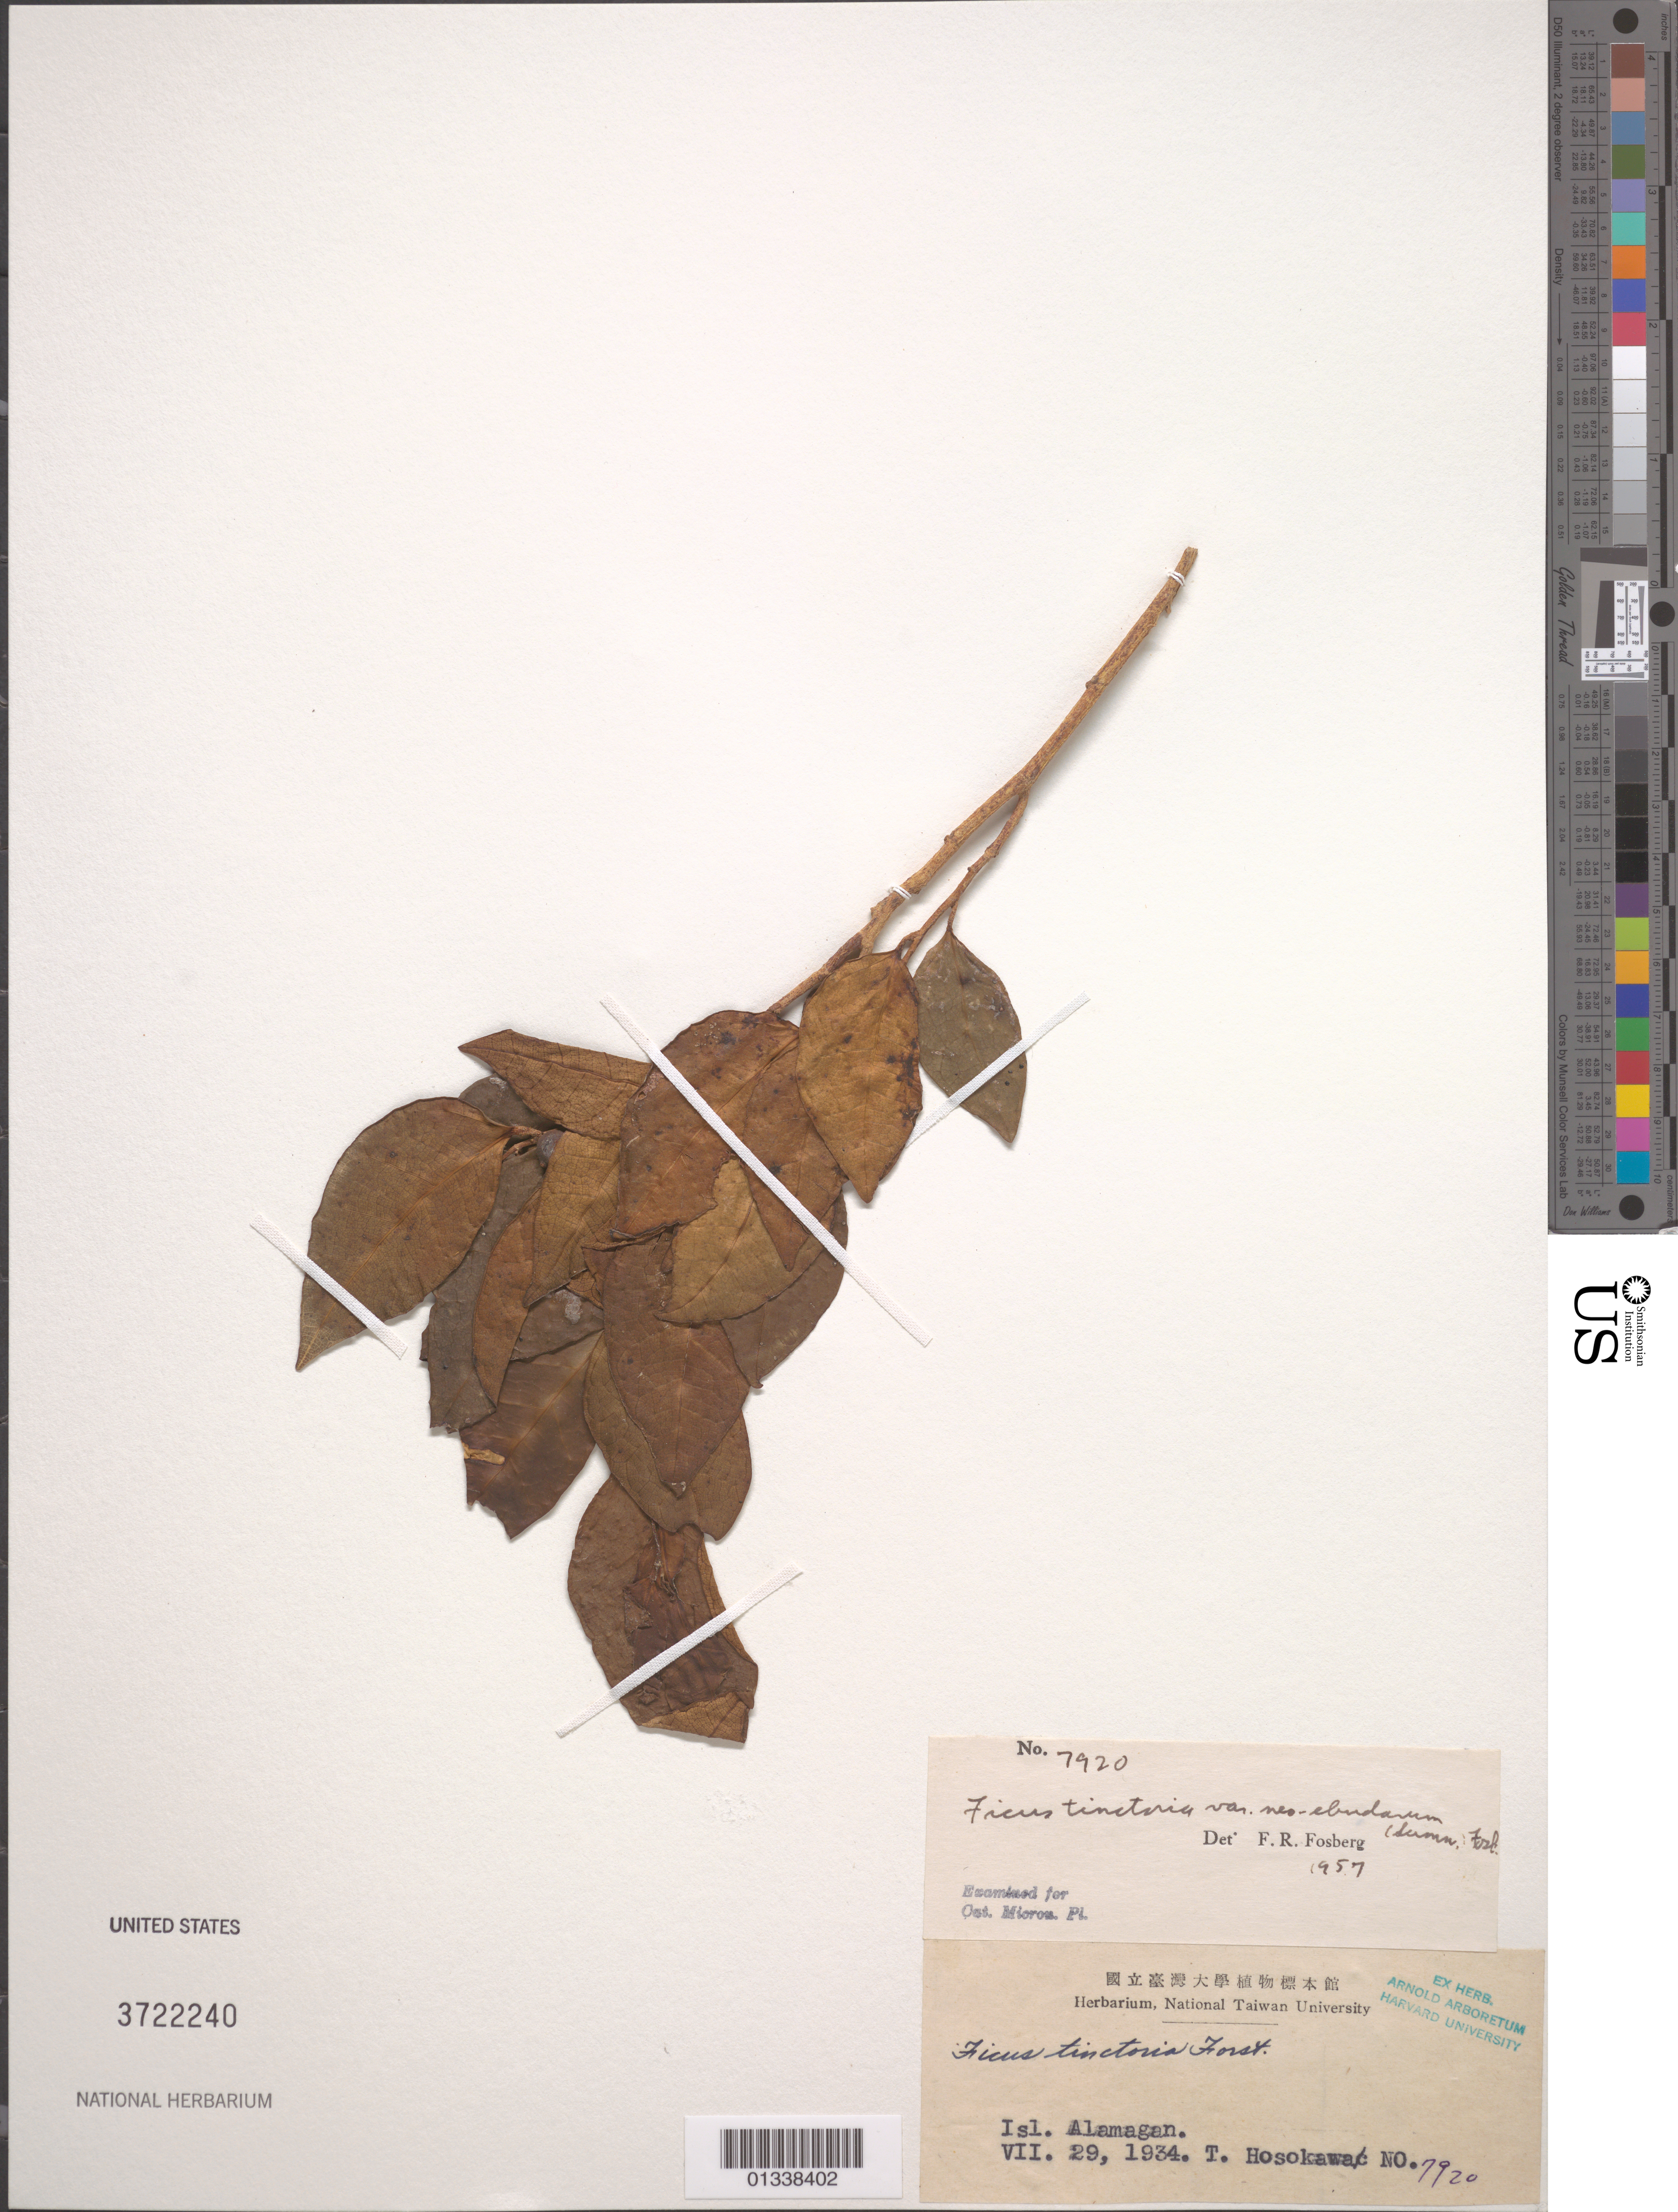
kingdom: Plantae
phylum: Tracheophyta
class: Magnoliopsida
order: Rosales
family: Moraceae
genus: Ficus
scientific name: Ficus tinctoria var. neoebudarum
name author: (Summerh.) Fosberg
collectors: T. Hosokawa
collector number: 7920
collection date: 1934-07-29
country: Northern Mariana Islands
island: Alamagan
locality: Isl. Alamagan.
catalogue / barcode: US 3722240